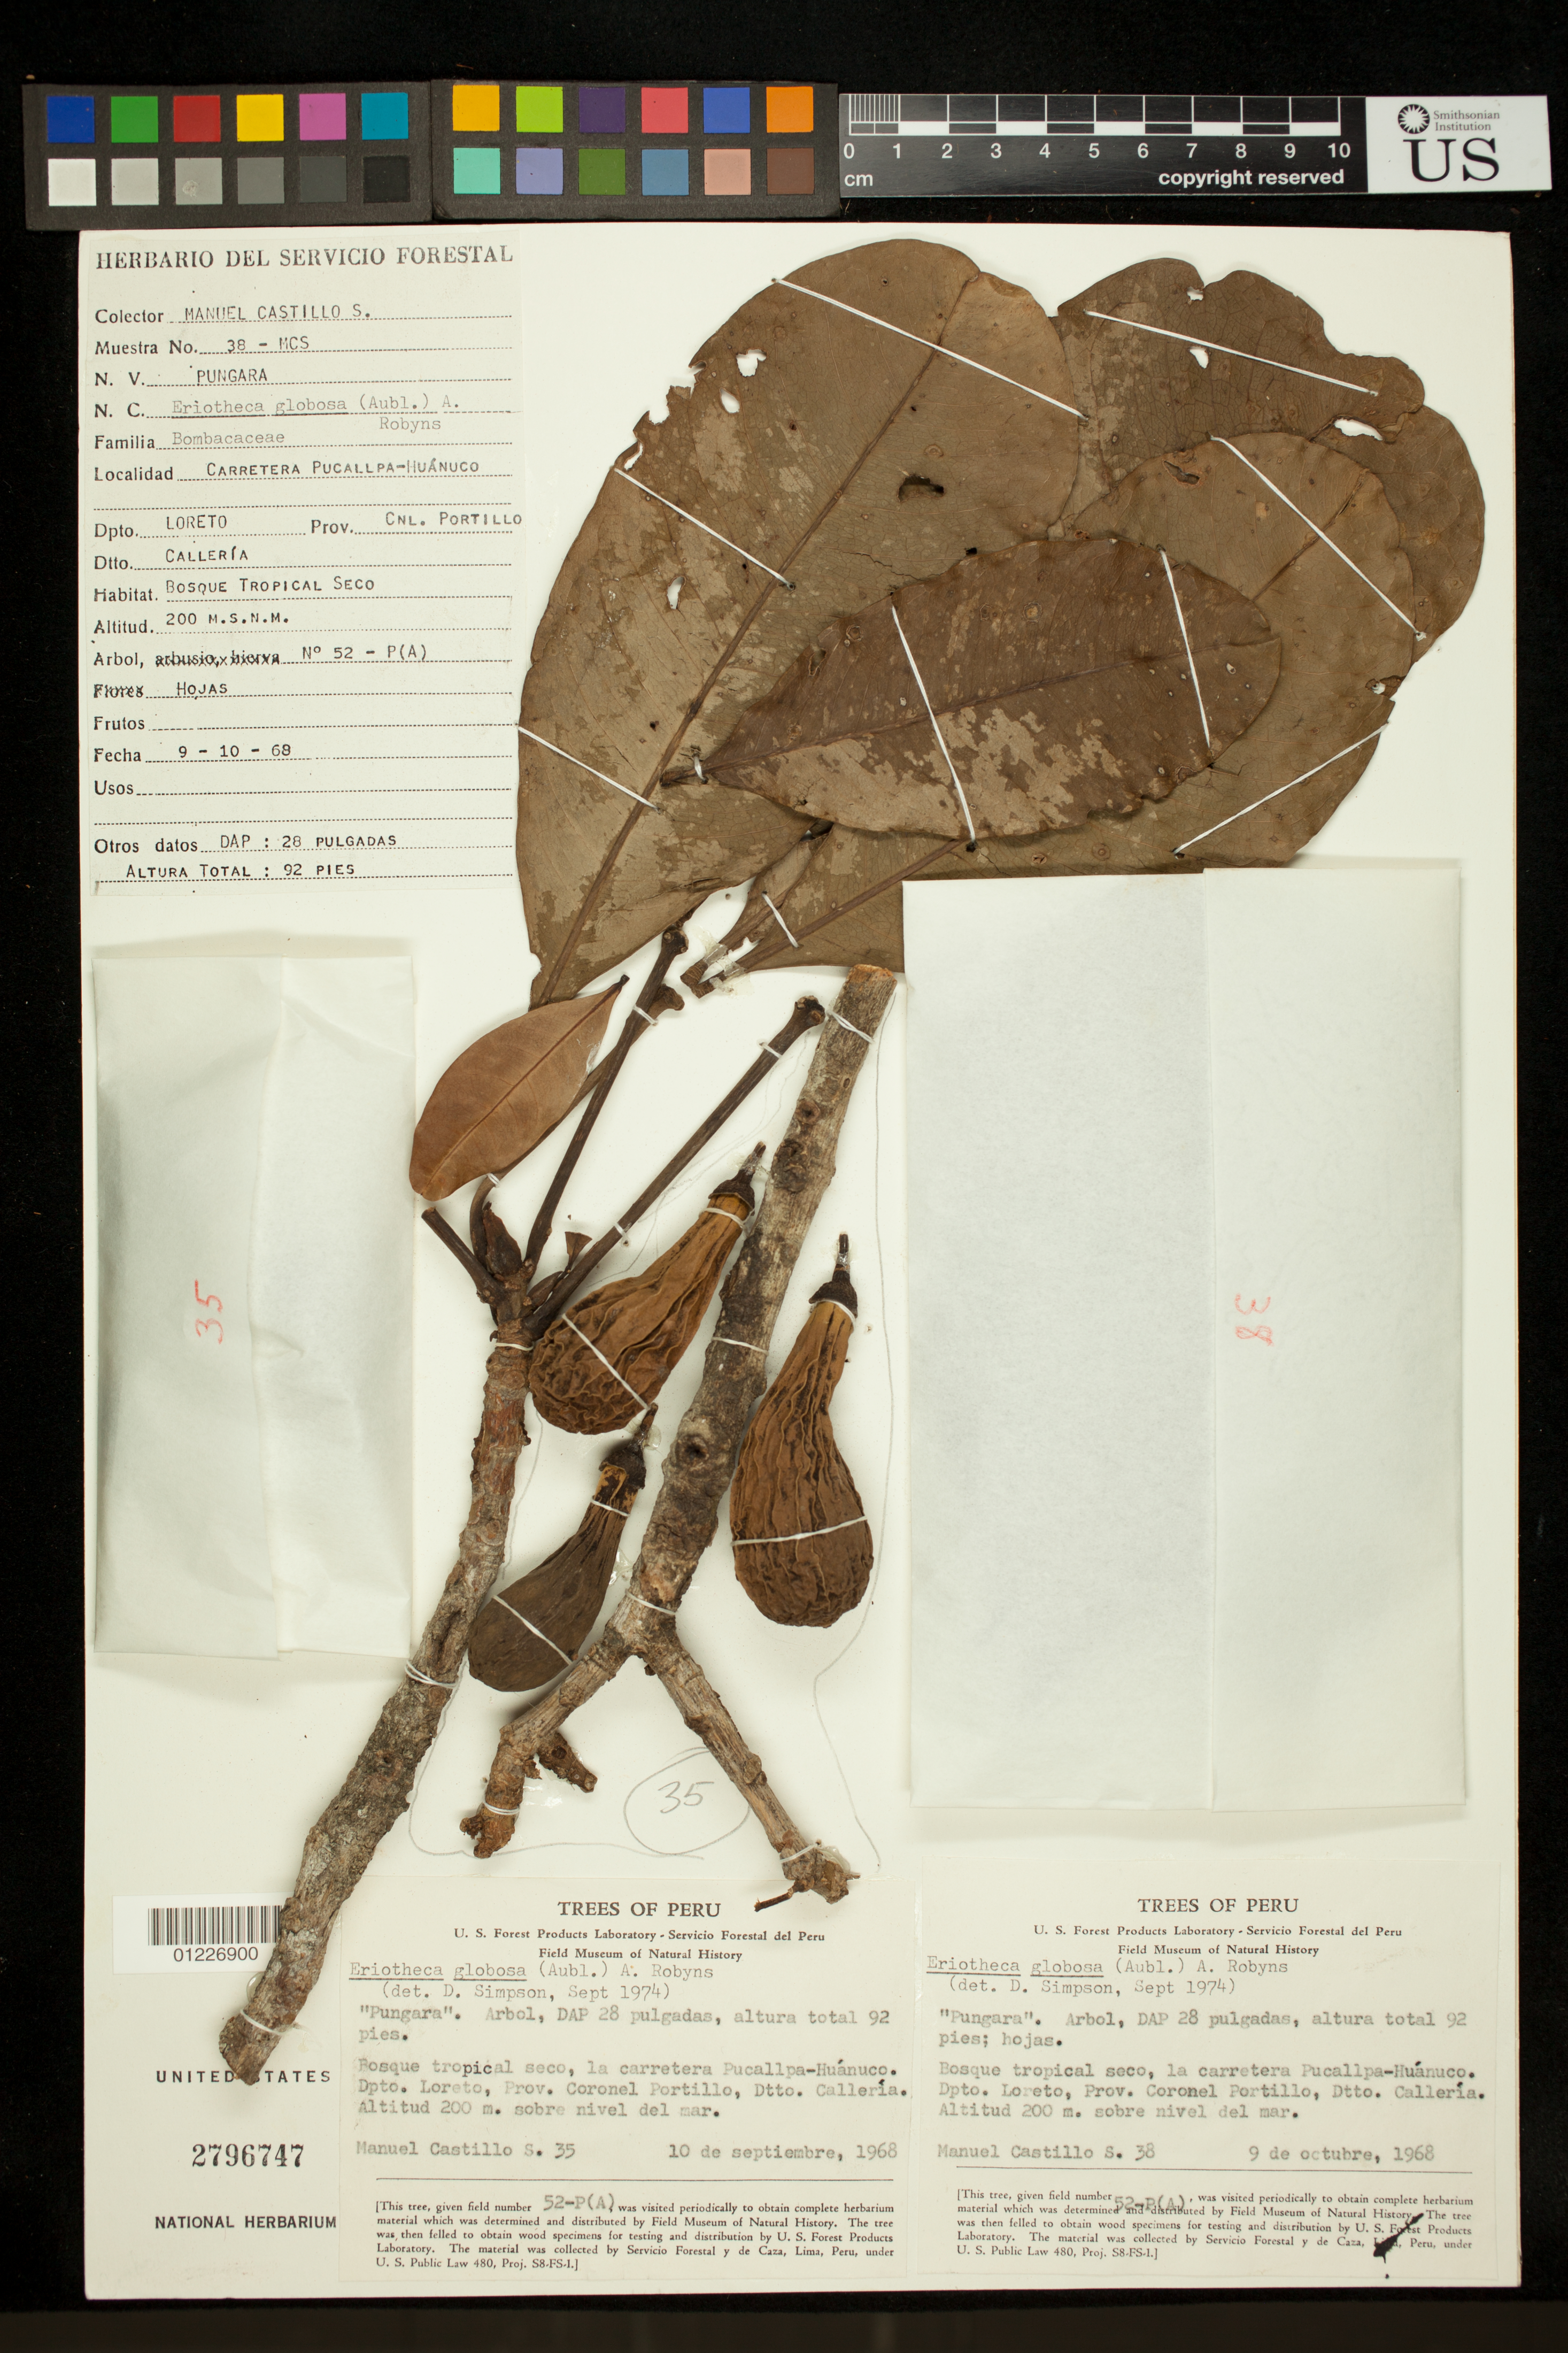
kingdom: Plantae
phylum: Tracheophyta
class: Magnoliopsida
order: Malvales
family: Malvaceae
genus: Pachira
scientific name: Pachira globosa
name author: (Aubl.) V.N. Yoshik. & M.C. Duarte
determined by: Dorr, Laurence J., Curator (BOT), Smithsonian Institution - National Museum of Natural History (UNITED STATES)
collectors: M. Castillo S.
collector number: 35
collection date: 1968-09-10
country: Peru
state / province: Ucayali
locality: Pungara. Prov. Coronel Portillo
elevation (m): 200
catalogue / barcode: US 2796747